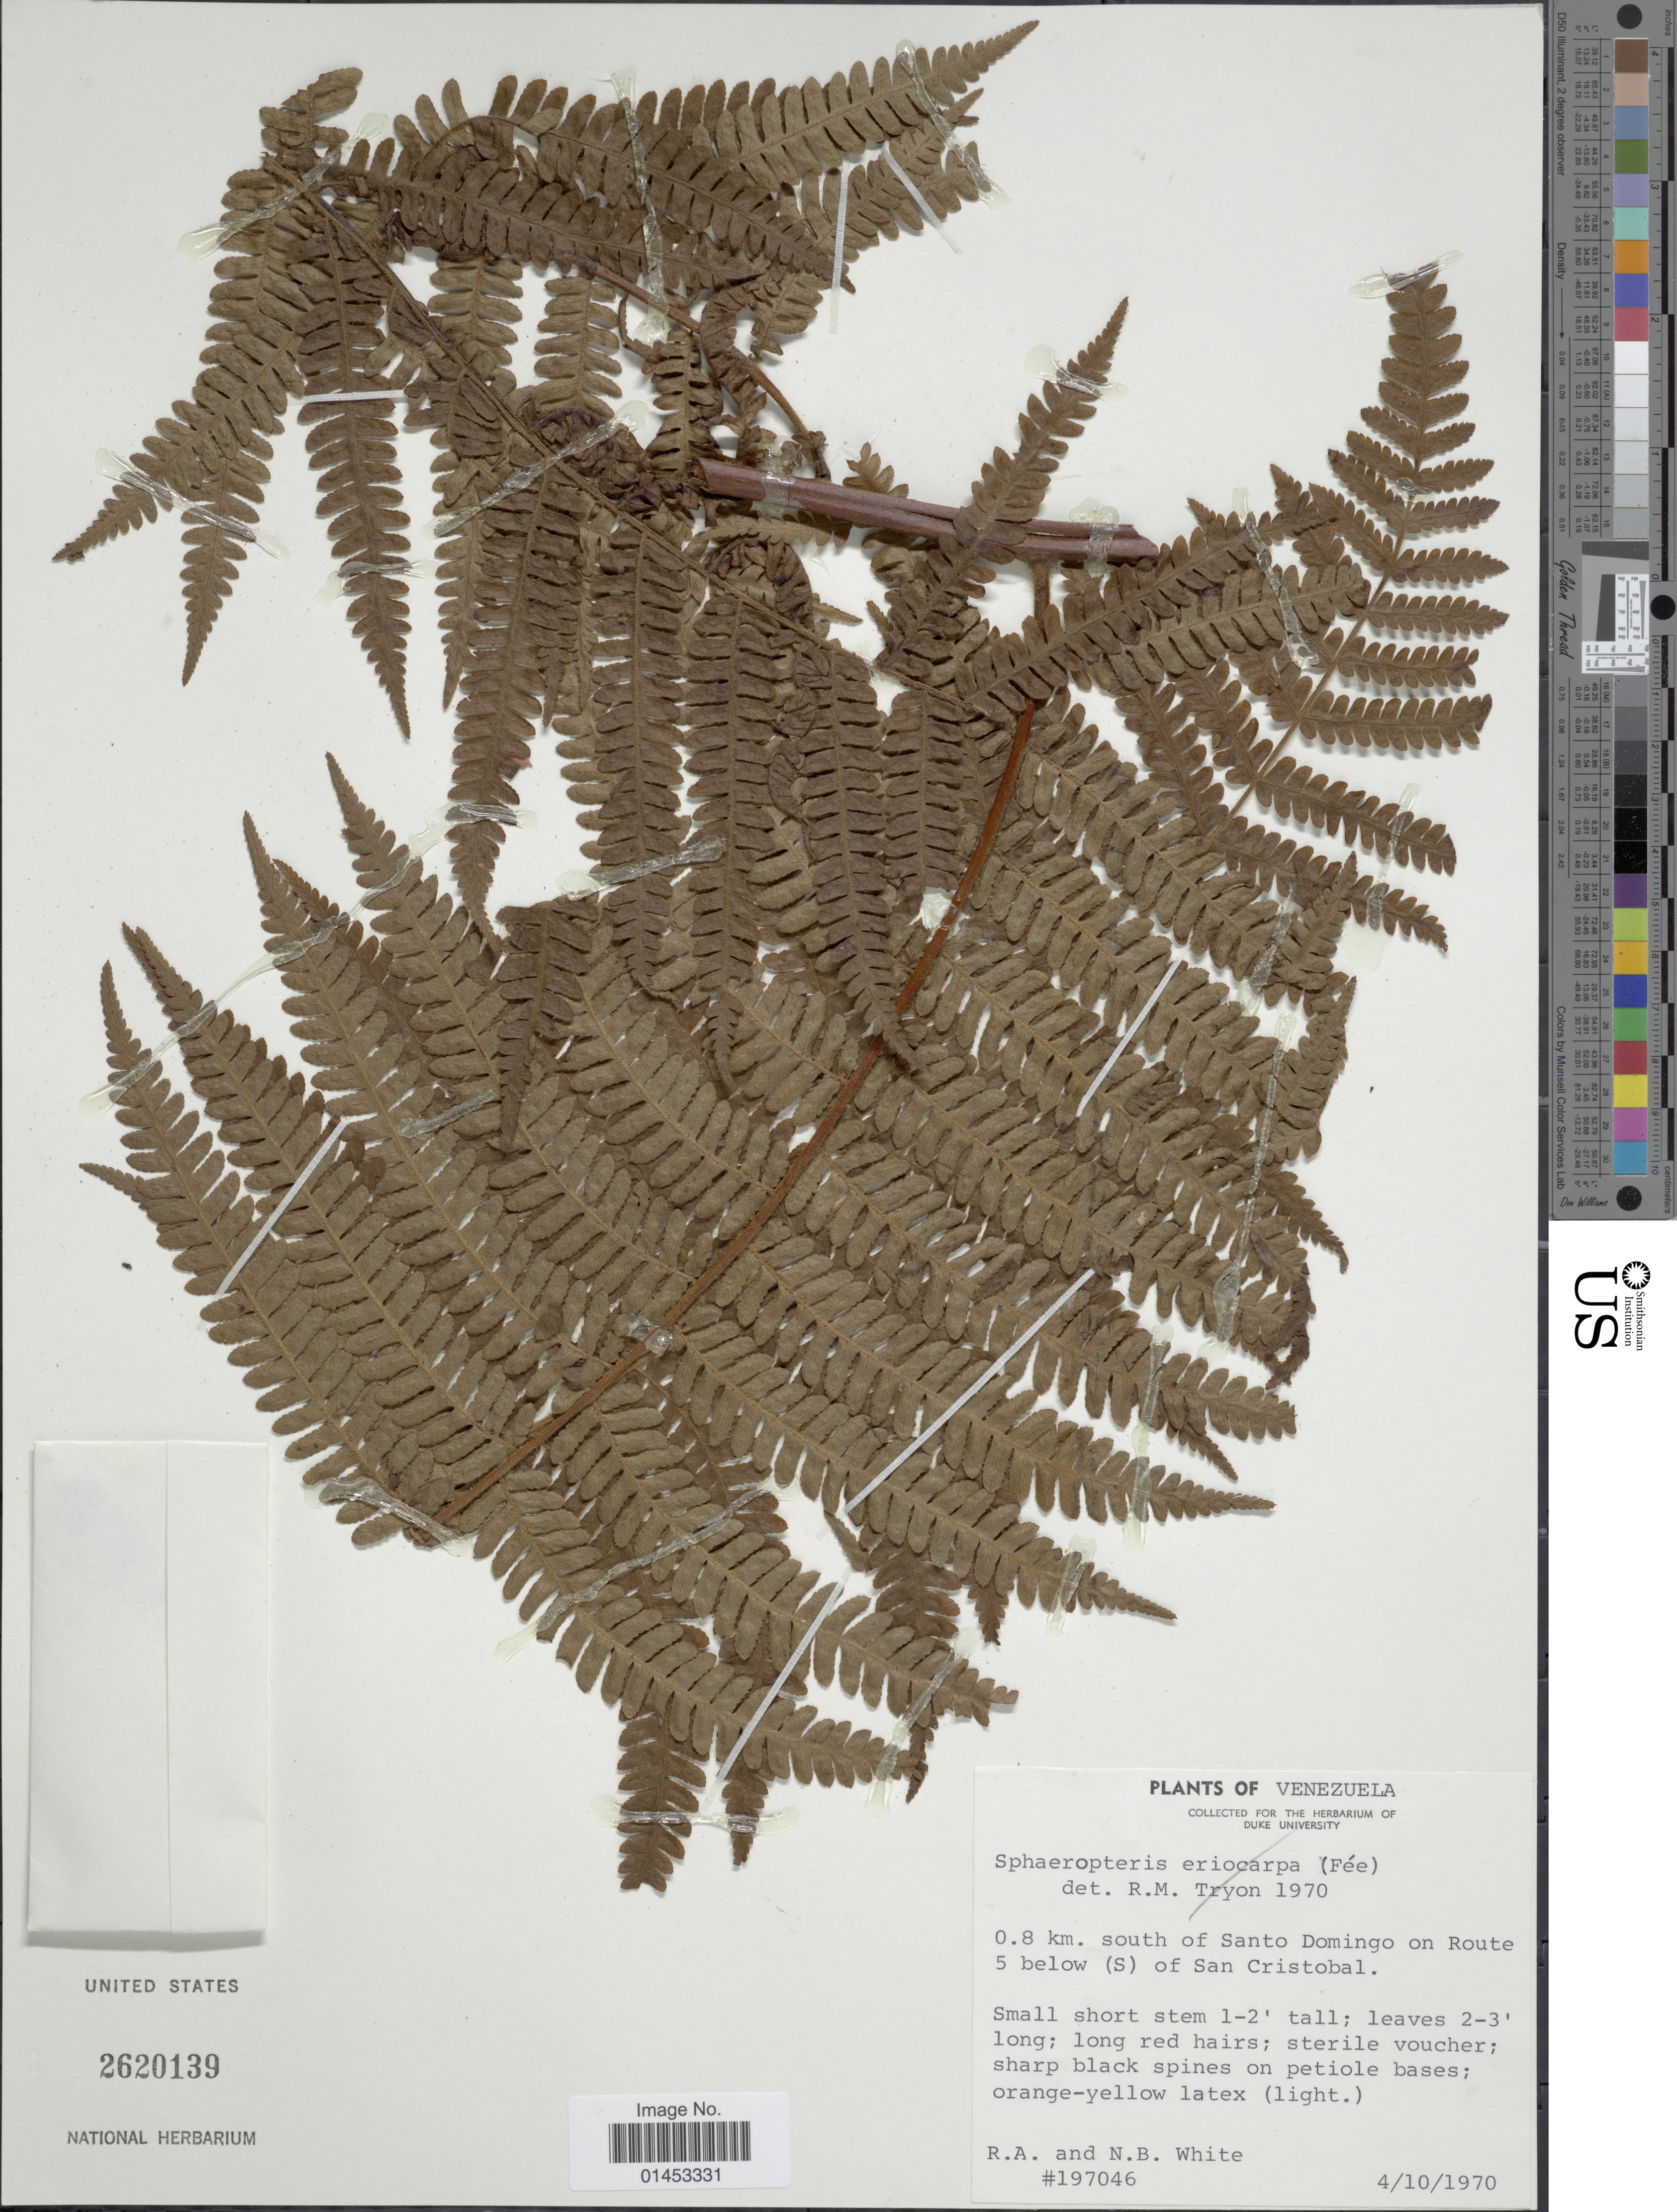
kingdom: Plantae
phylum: Tracheophyta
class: Polypodiopsida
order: Cyatheales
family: Cyatheaceae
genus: Cyathea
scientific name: Cyathea sp.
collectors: R. A. White & N. White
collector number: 197046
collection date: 1970-10-04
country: Venezuela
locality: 0.8 km south of Santo Domingo on Route 5 below S of San Cristobal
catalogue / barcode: US 2620139